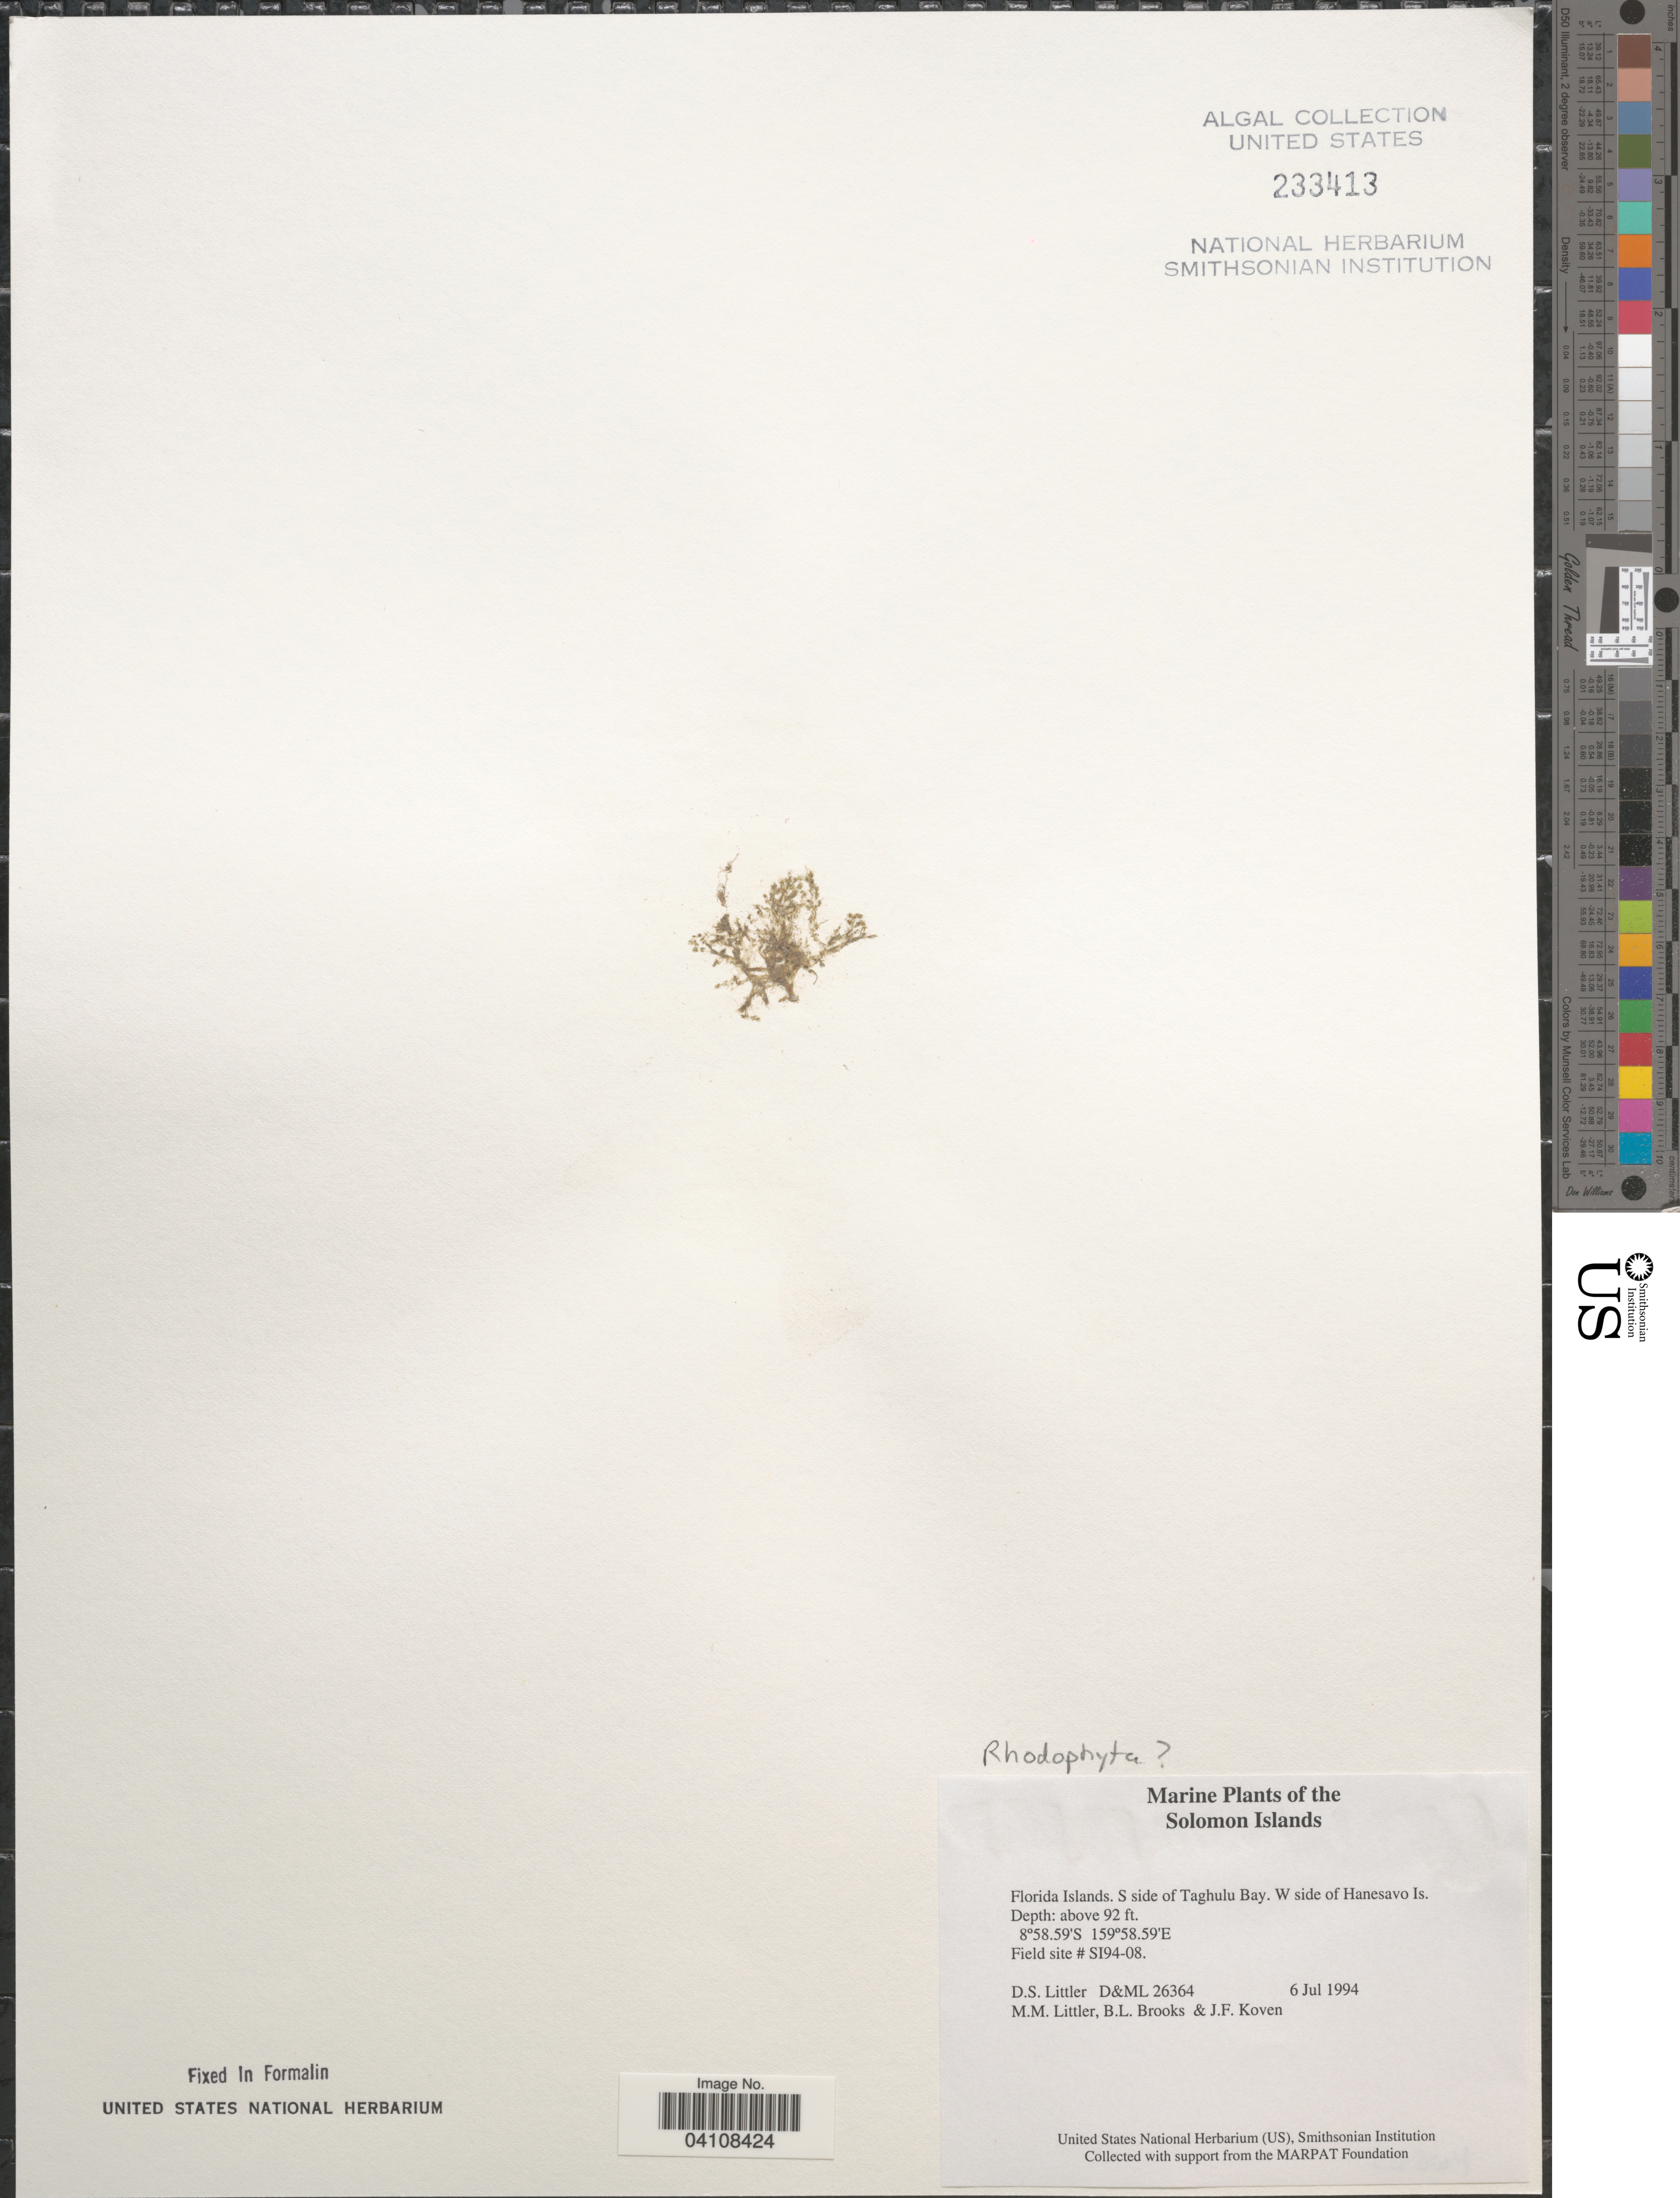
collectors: D. S. Littler, B. Brooks & J. Koven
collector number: D&ML26364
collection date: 1994-07-06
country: Solomon Islands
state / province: Solomon Islands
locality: Florida Islands. S side of Taghulu Bay. W side of Hanesavo Is. Field site # SI94-08.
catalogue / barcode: US 233413